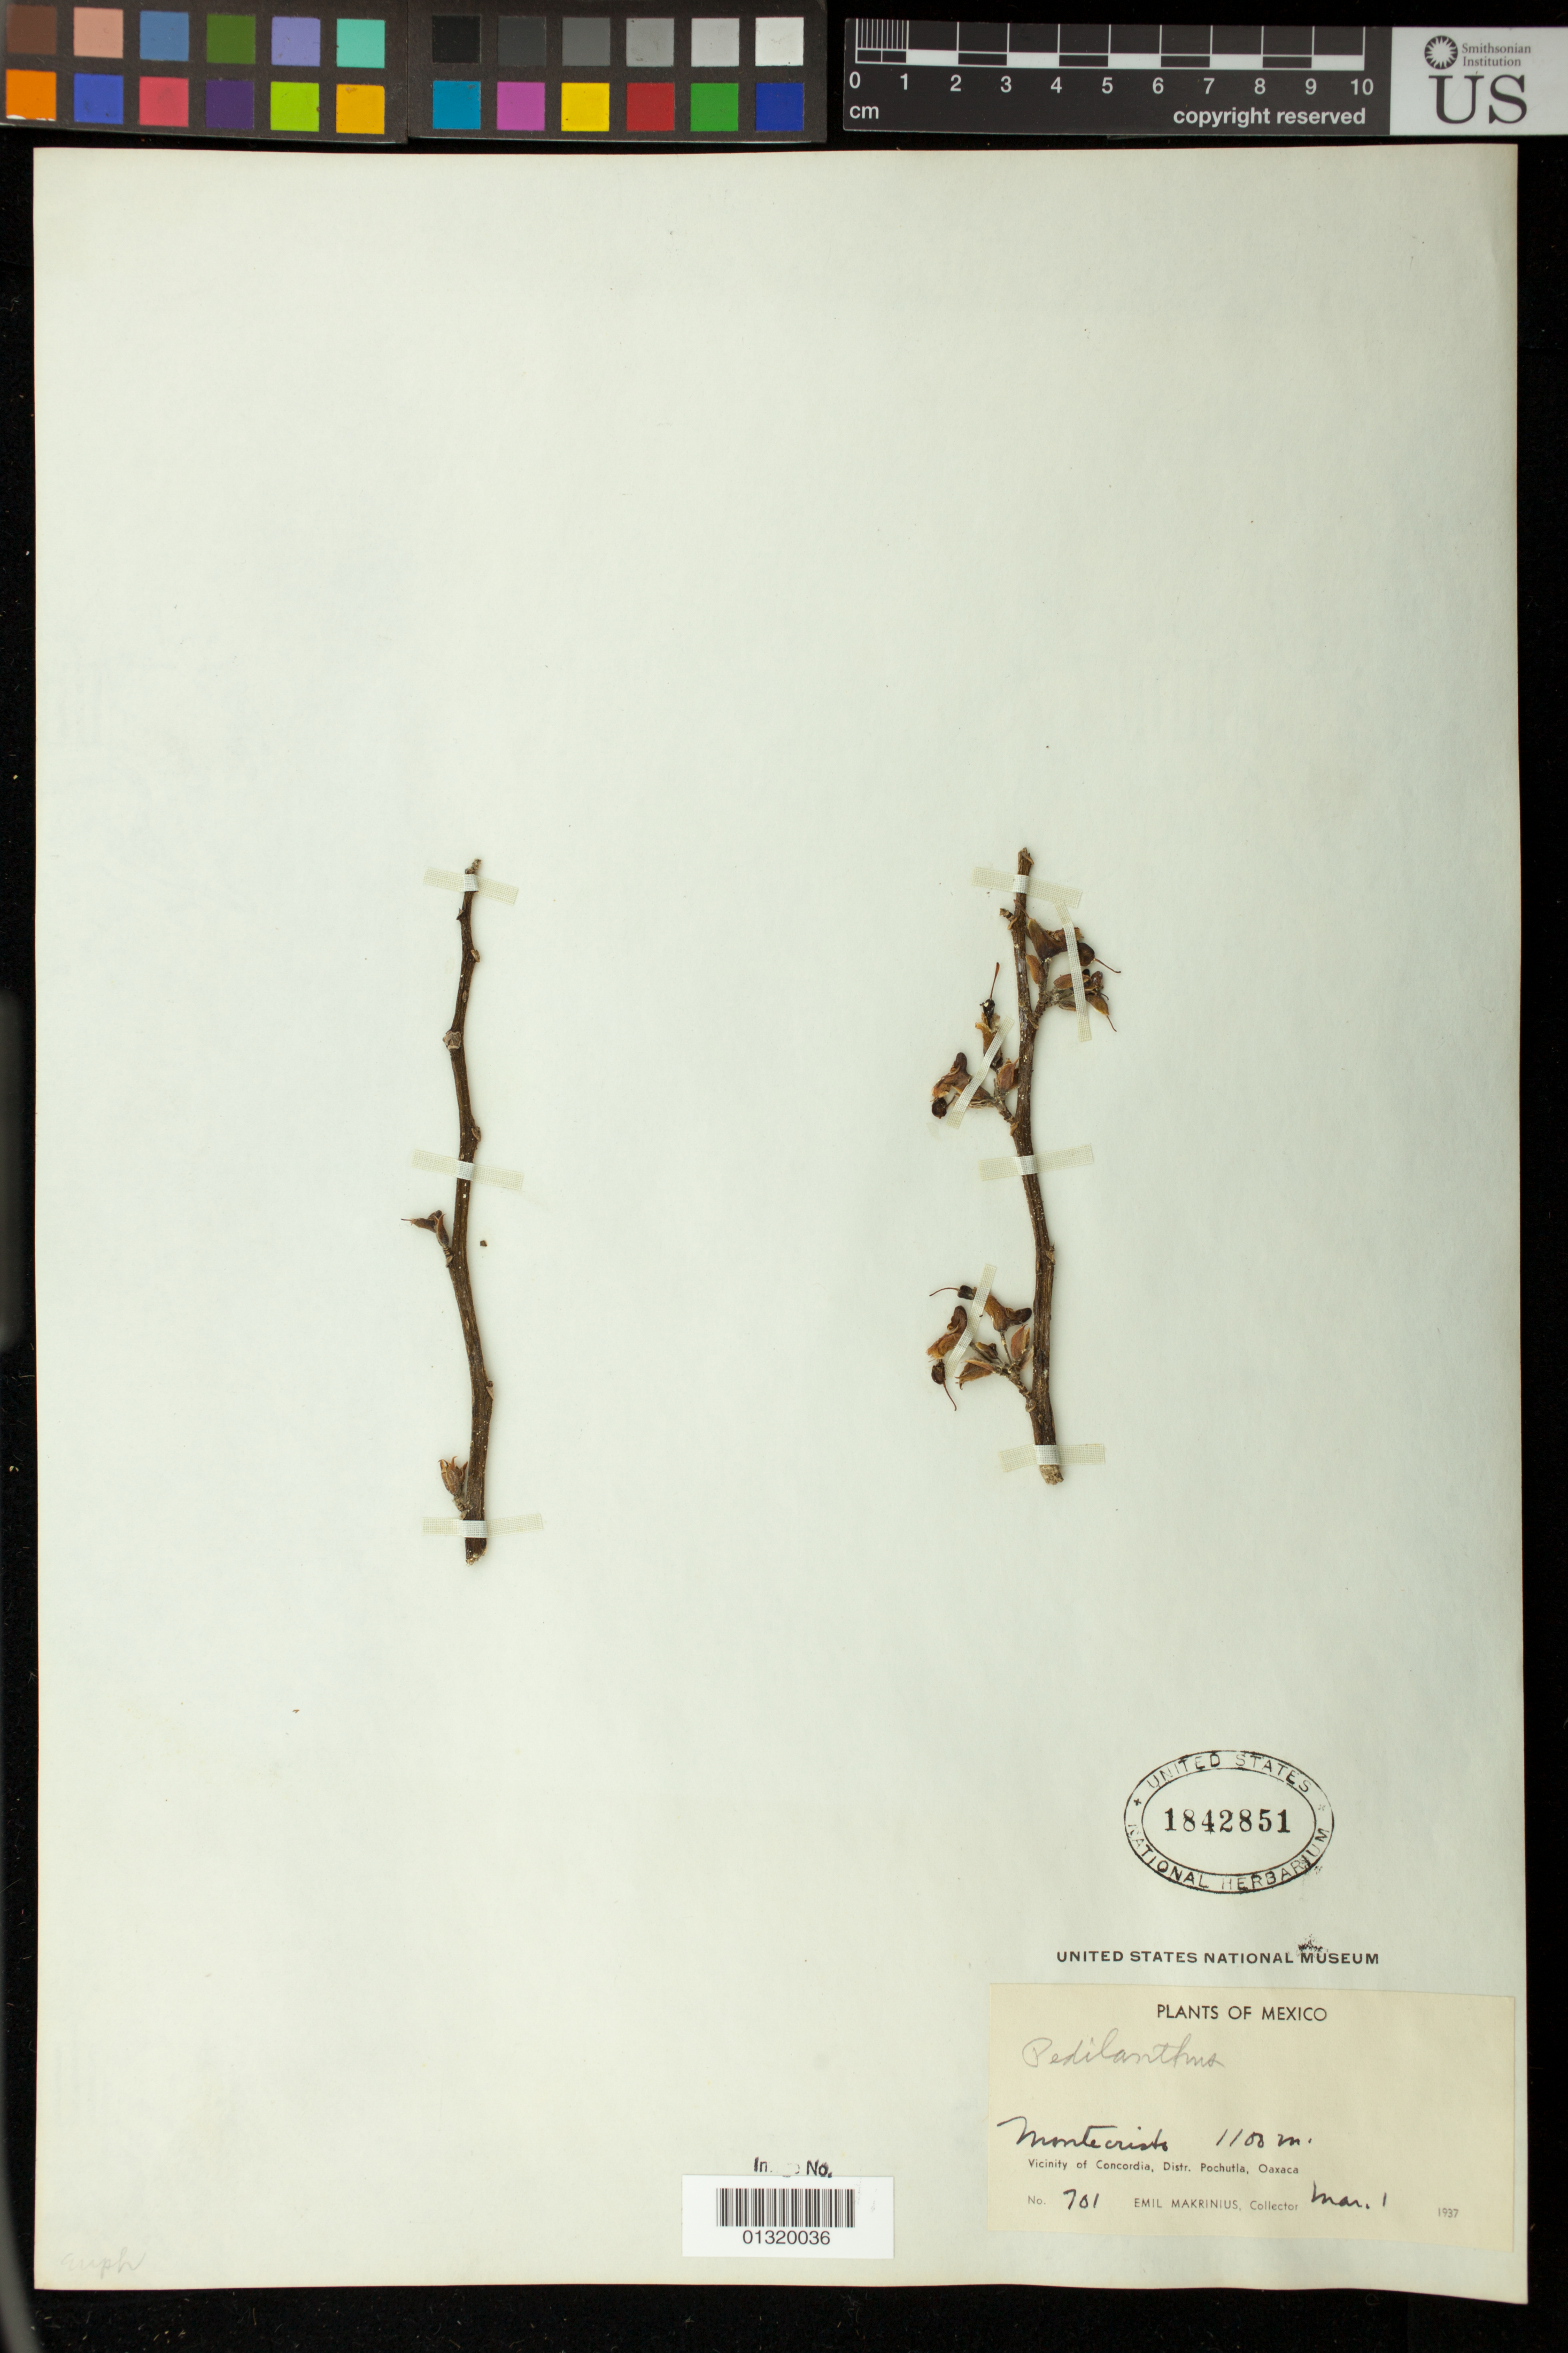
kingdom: Plantae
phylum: Tracheophyta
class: Magnoliopsida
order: Malpighiales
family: Euphorbiaceae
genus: Pedilanthus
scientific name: Pedilanthus sp.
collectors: E. Makrinius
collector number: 701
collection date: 1937-03-01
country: Mexico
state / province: Oaxaca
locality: Montecristo, Vicinity of Concordia, Distr. Pochutla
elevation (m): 1100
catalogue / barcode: US 1842851